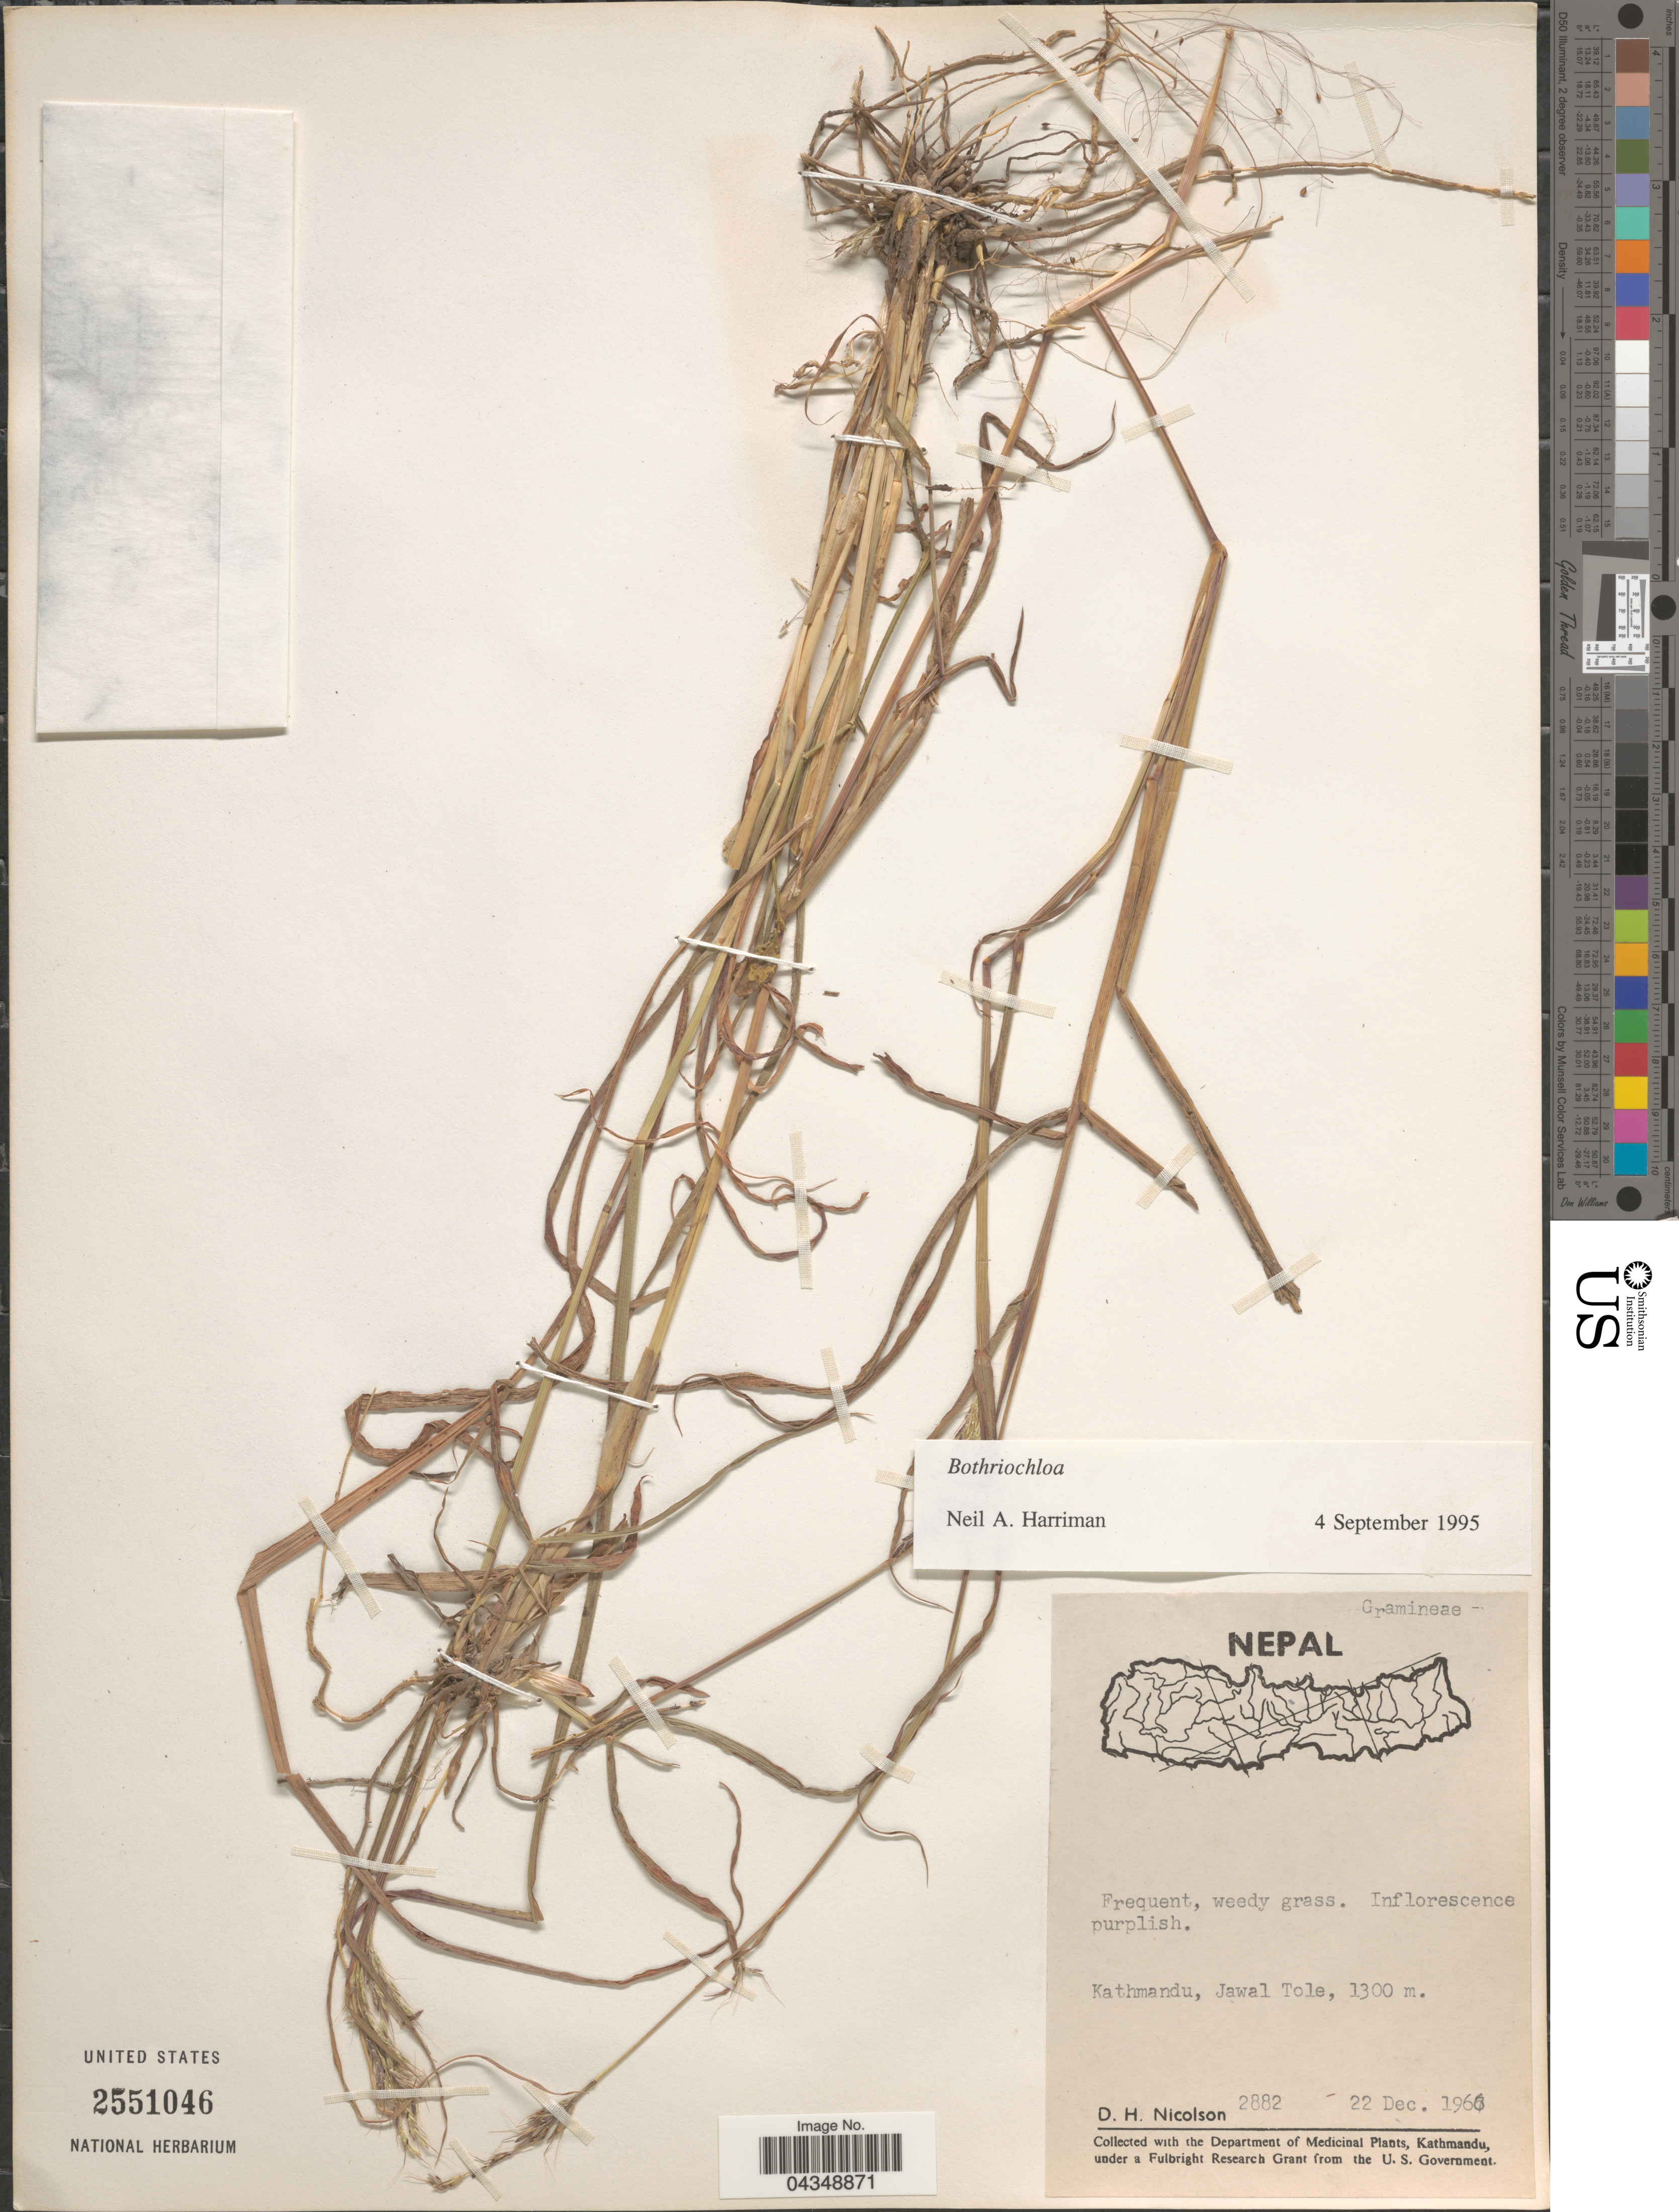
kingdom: Plantae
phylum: Tracheophyta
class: Liliopsida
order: Poales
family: Poaceae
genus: Bothriochloa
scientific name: Bothriochloa sp.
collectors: D. H. Nicolson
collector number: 2882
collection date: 1966-12-22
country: Nepal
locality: Kathmandu, Jawal Tole.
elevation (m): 1300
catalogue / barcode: US 2551046